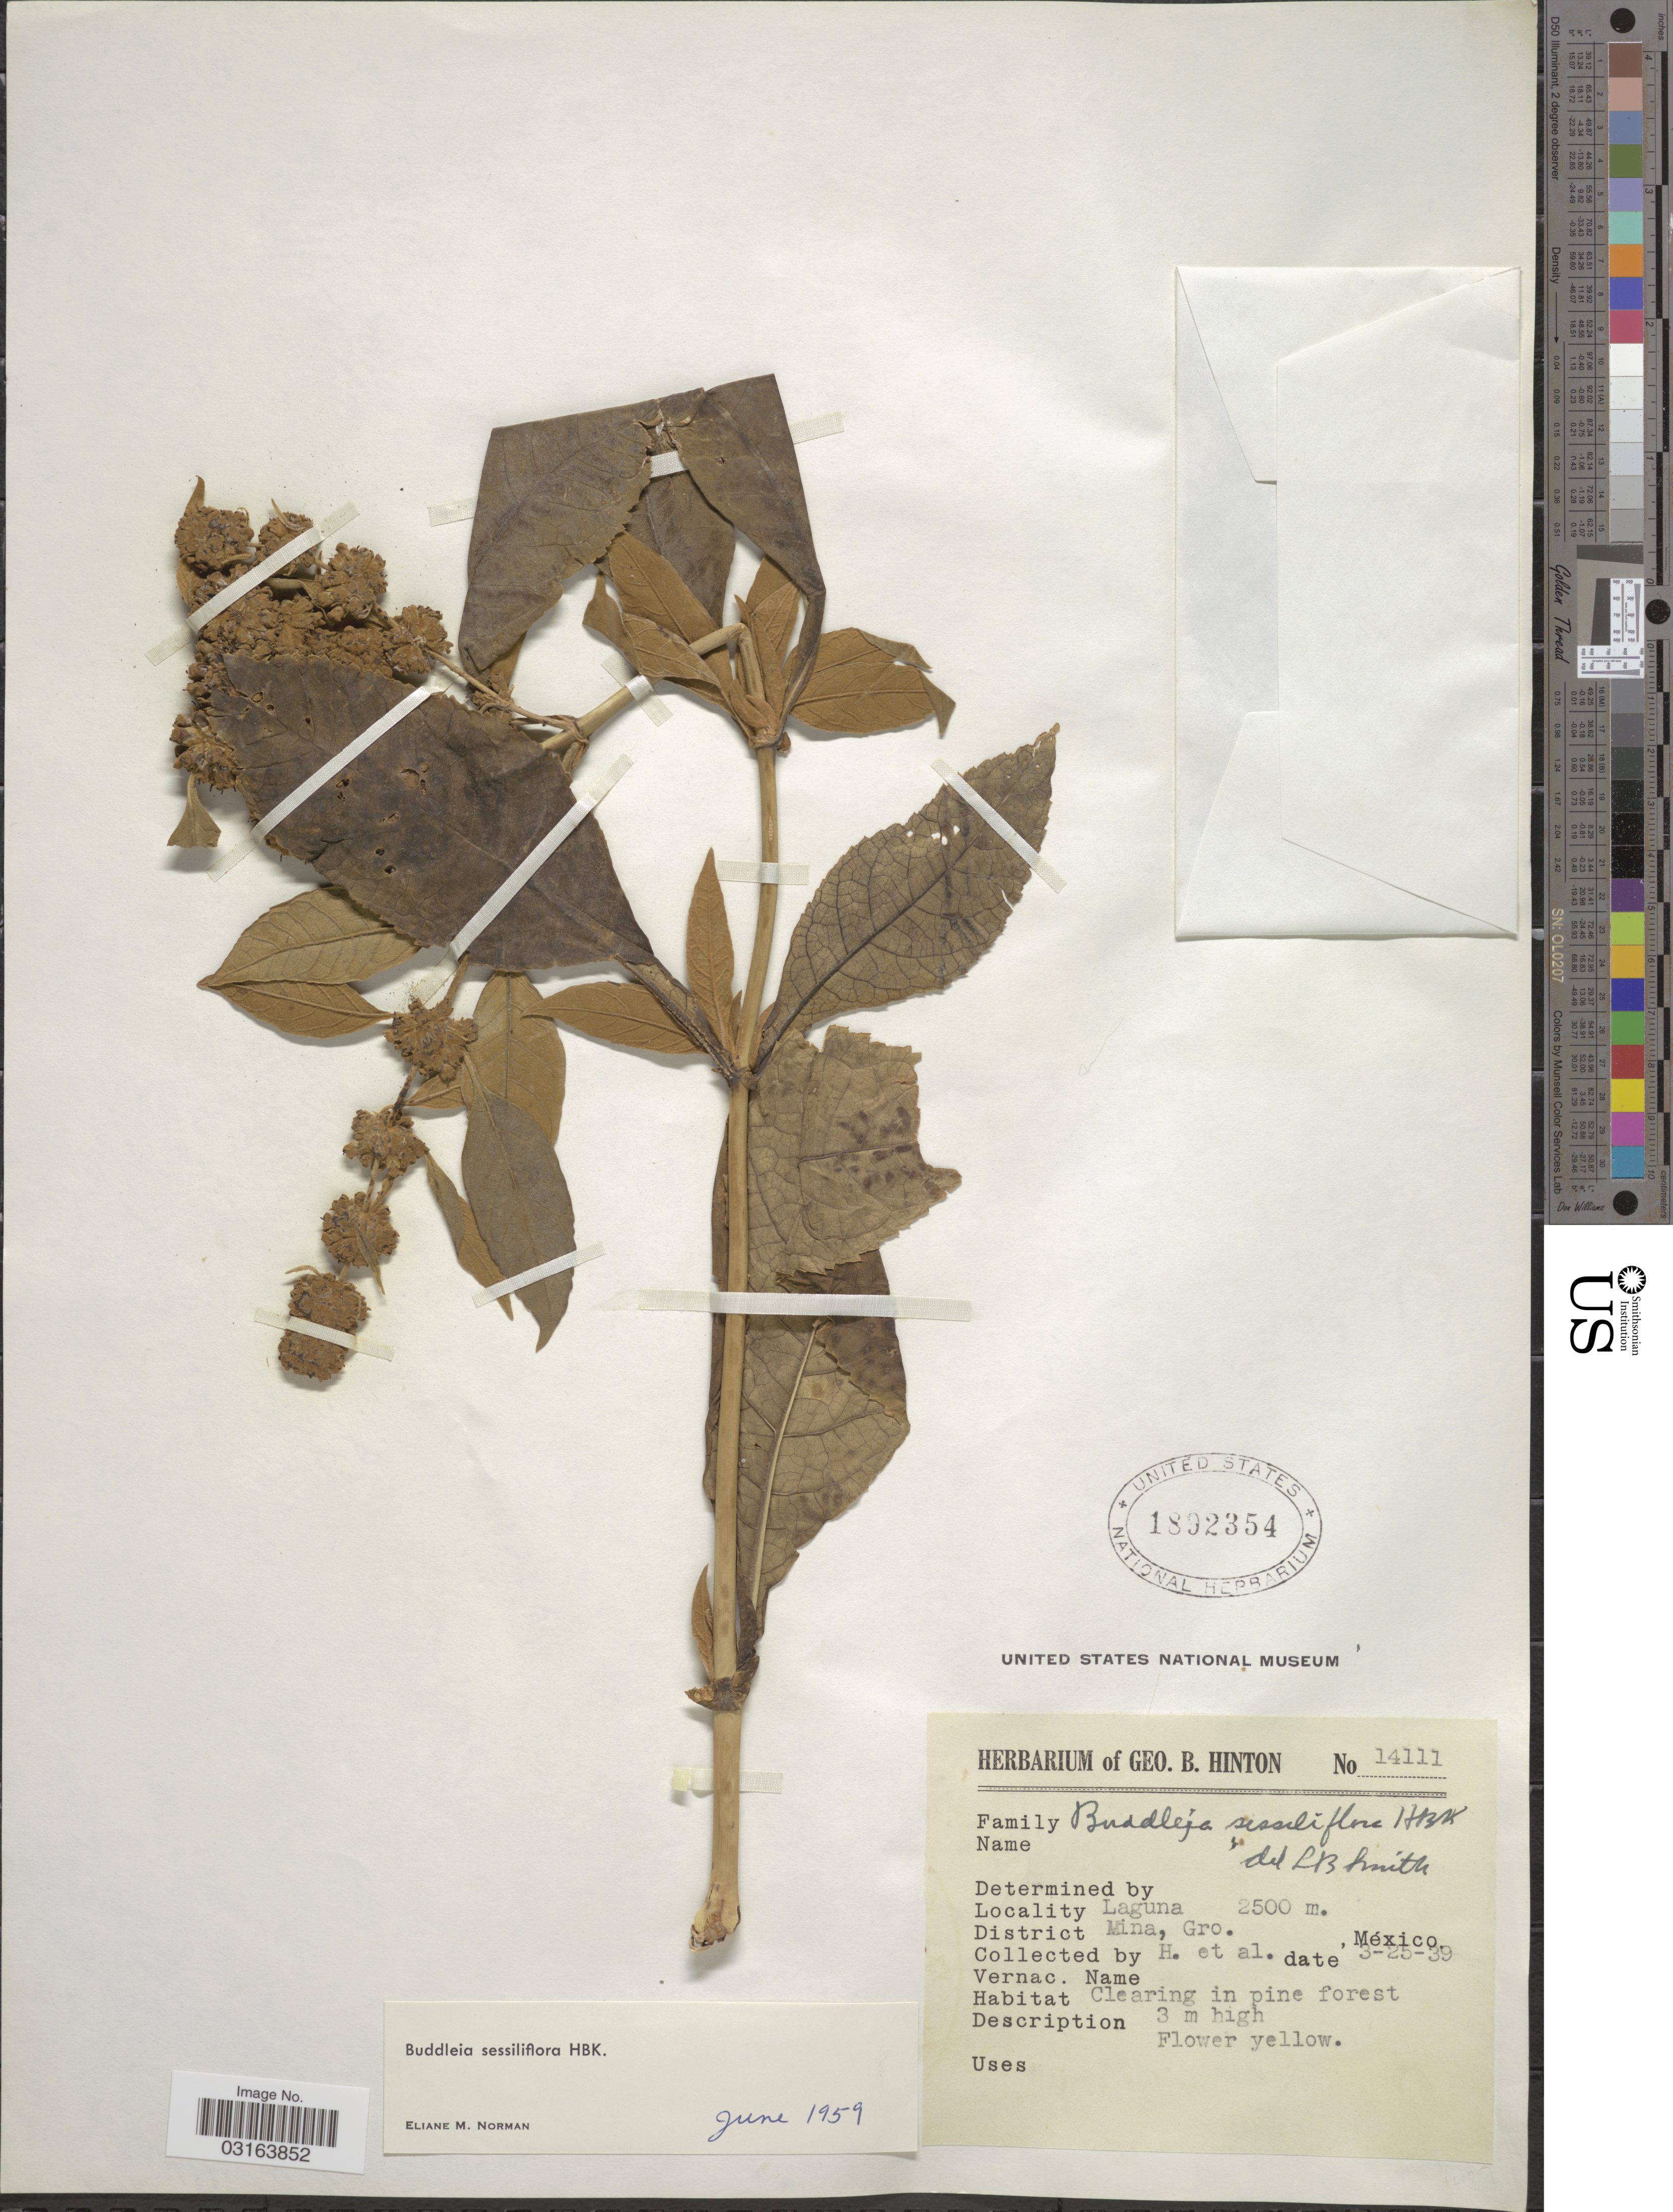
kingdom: Plantae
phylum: Tracheophyta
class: Magnoliopsida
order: Lamiales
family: Scrophulariaceae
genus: Buddleja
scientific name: Buddleja sessiliflora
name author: Kunth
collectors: G. B. Hinton & et al.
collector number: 14111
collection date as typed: Transcribed d/m/y: 25/3/39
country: Mexico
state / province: Guerrero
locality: Laguna. District Mina, Gro.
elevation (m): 2500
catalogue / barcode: US 1892354